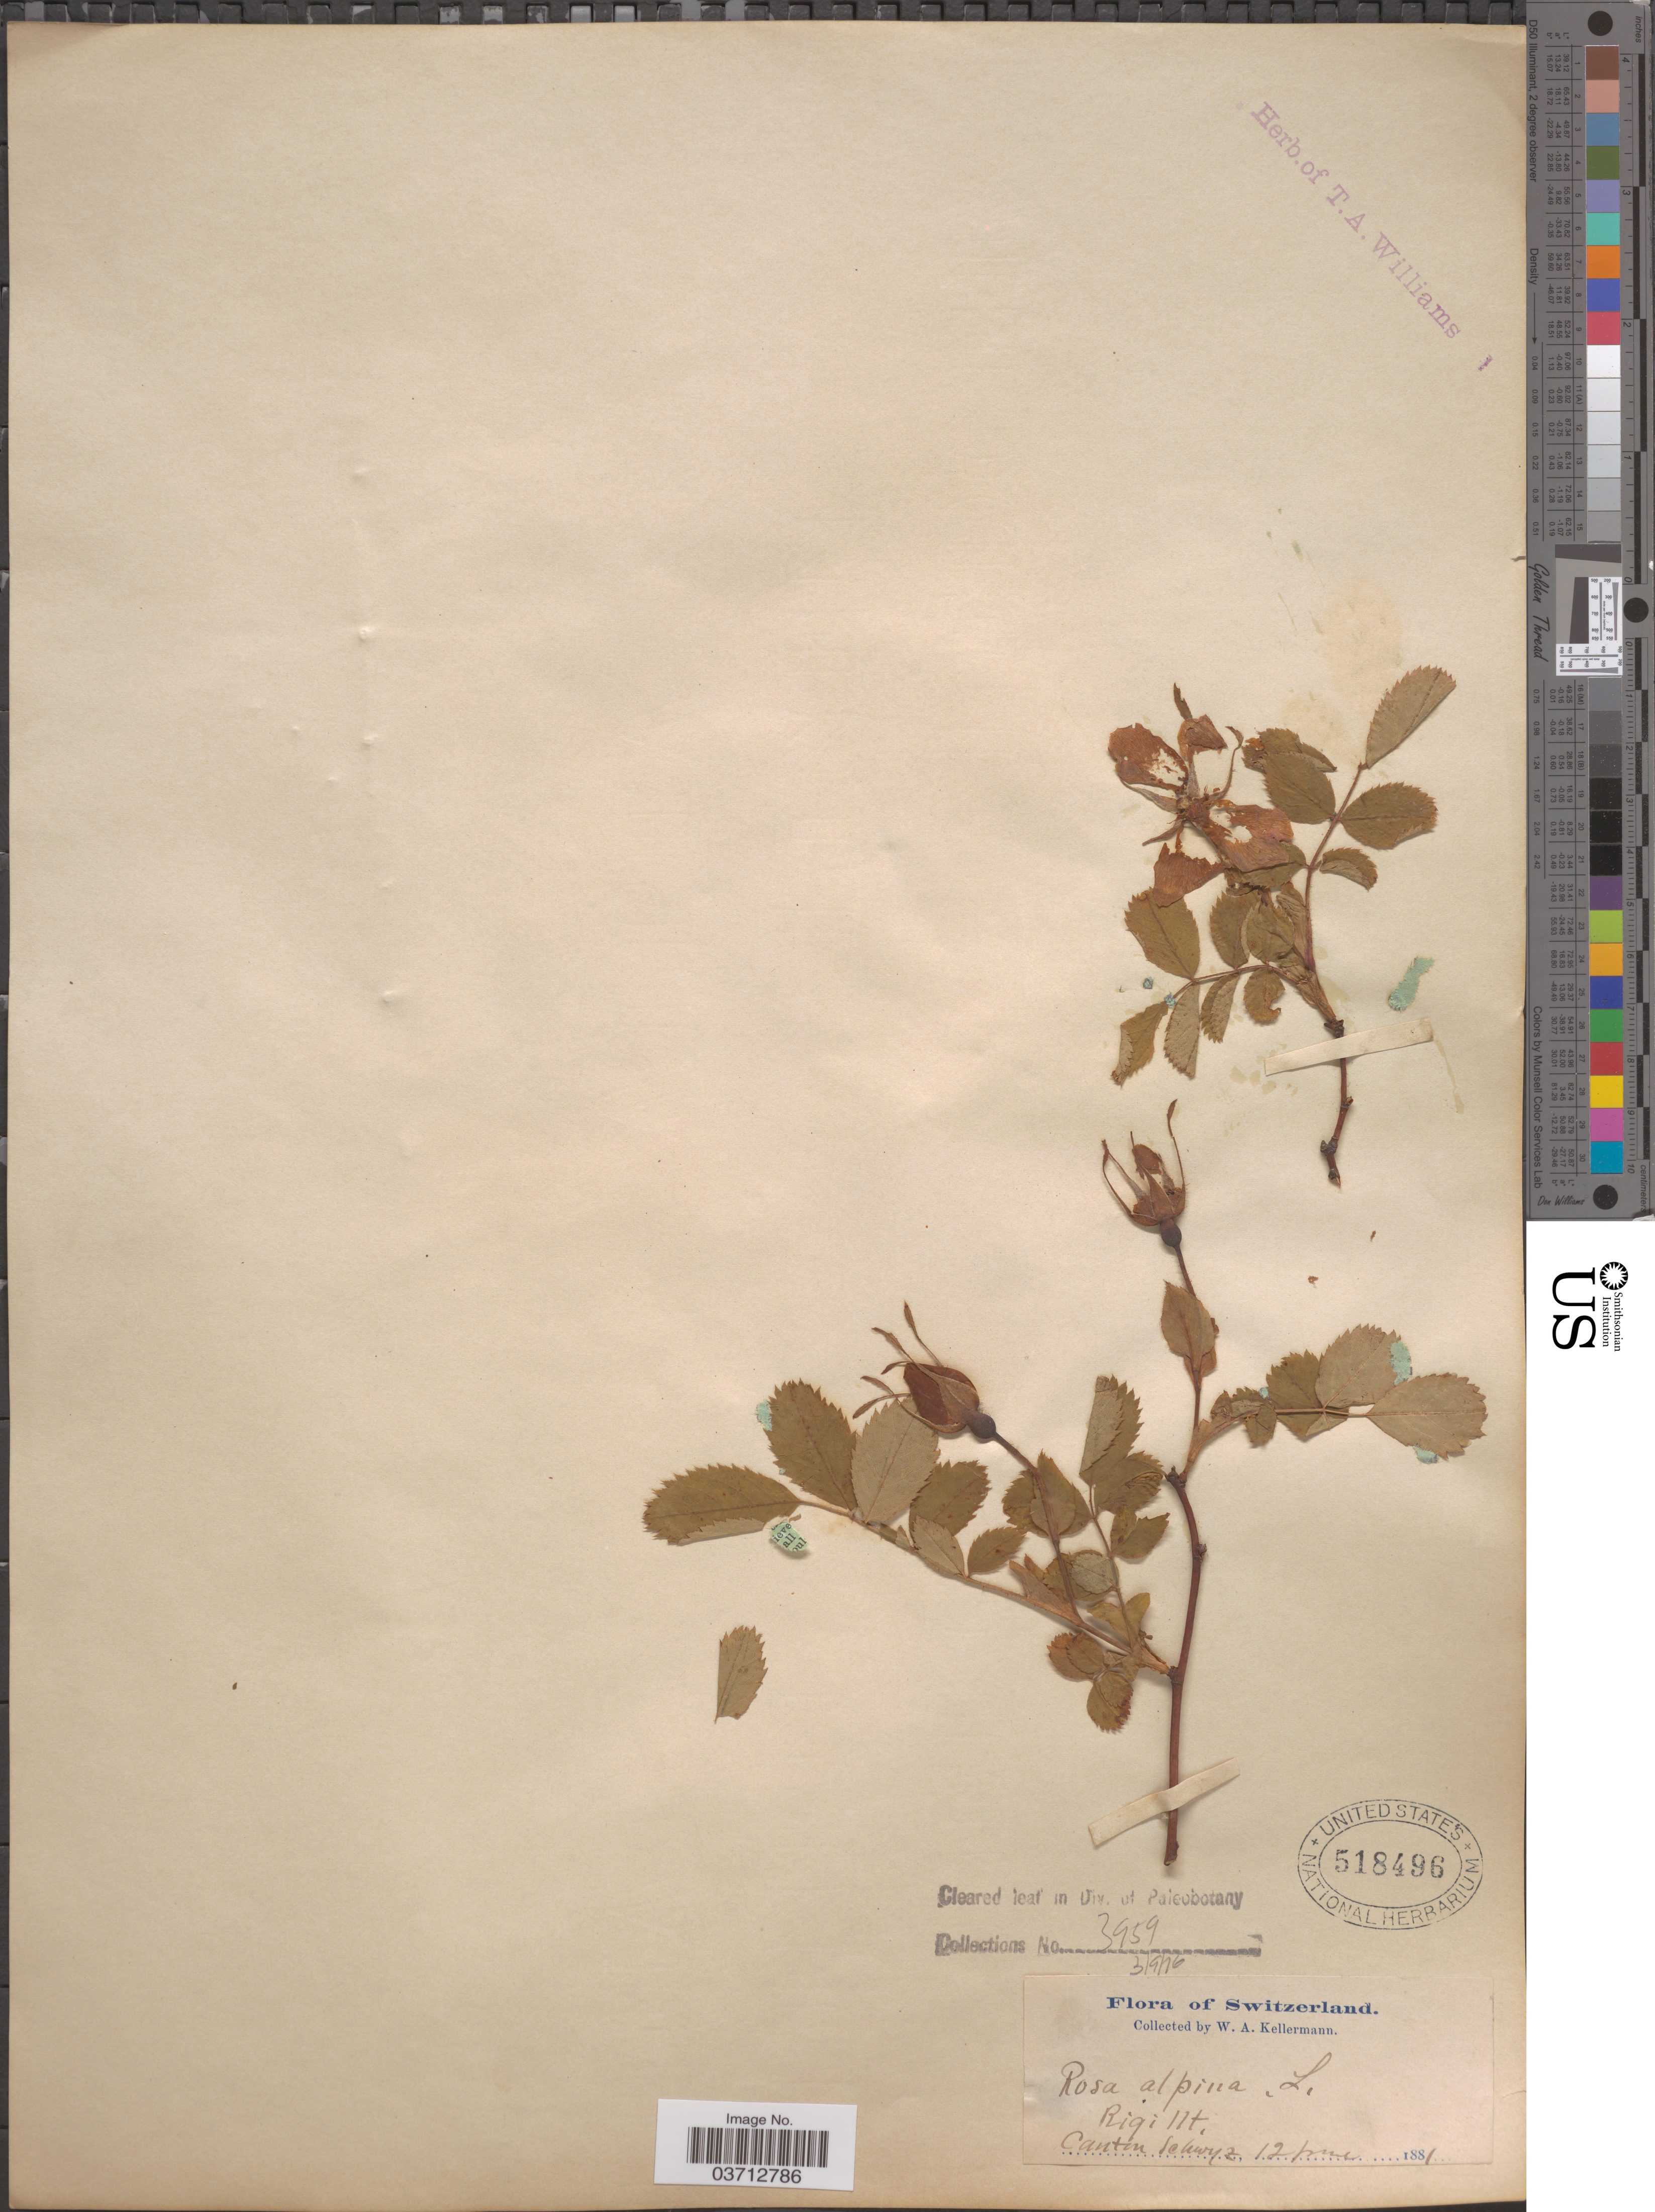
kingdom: Plantae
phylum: Tracheophyta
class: Magnoliopsida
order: Rosales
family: Rosaceae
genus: Rosa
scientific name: Rosa alpina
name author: L.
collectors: W. Kellerman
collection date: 1881-06-12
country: Switzerland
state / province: Schwyz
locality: Rigi Mt. Canton Schwyz.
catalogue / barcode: US 518496